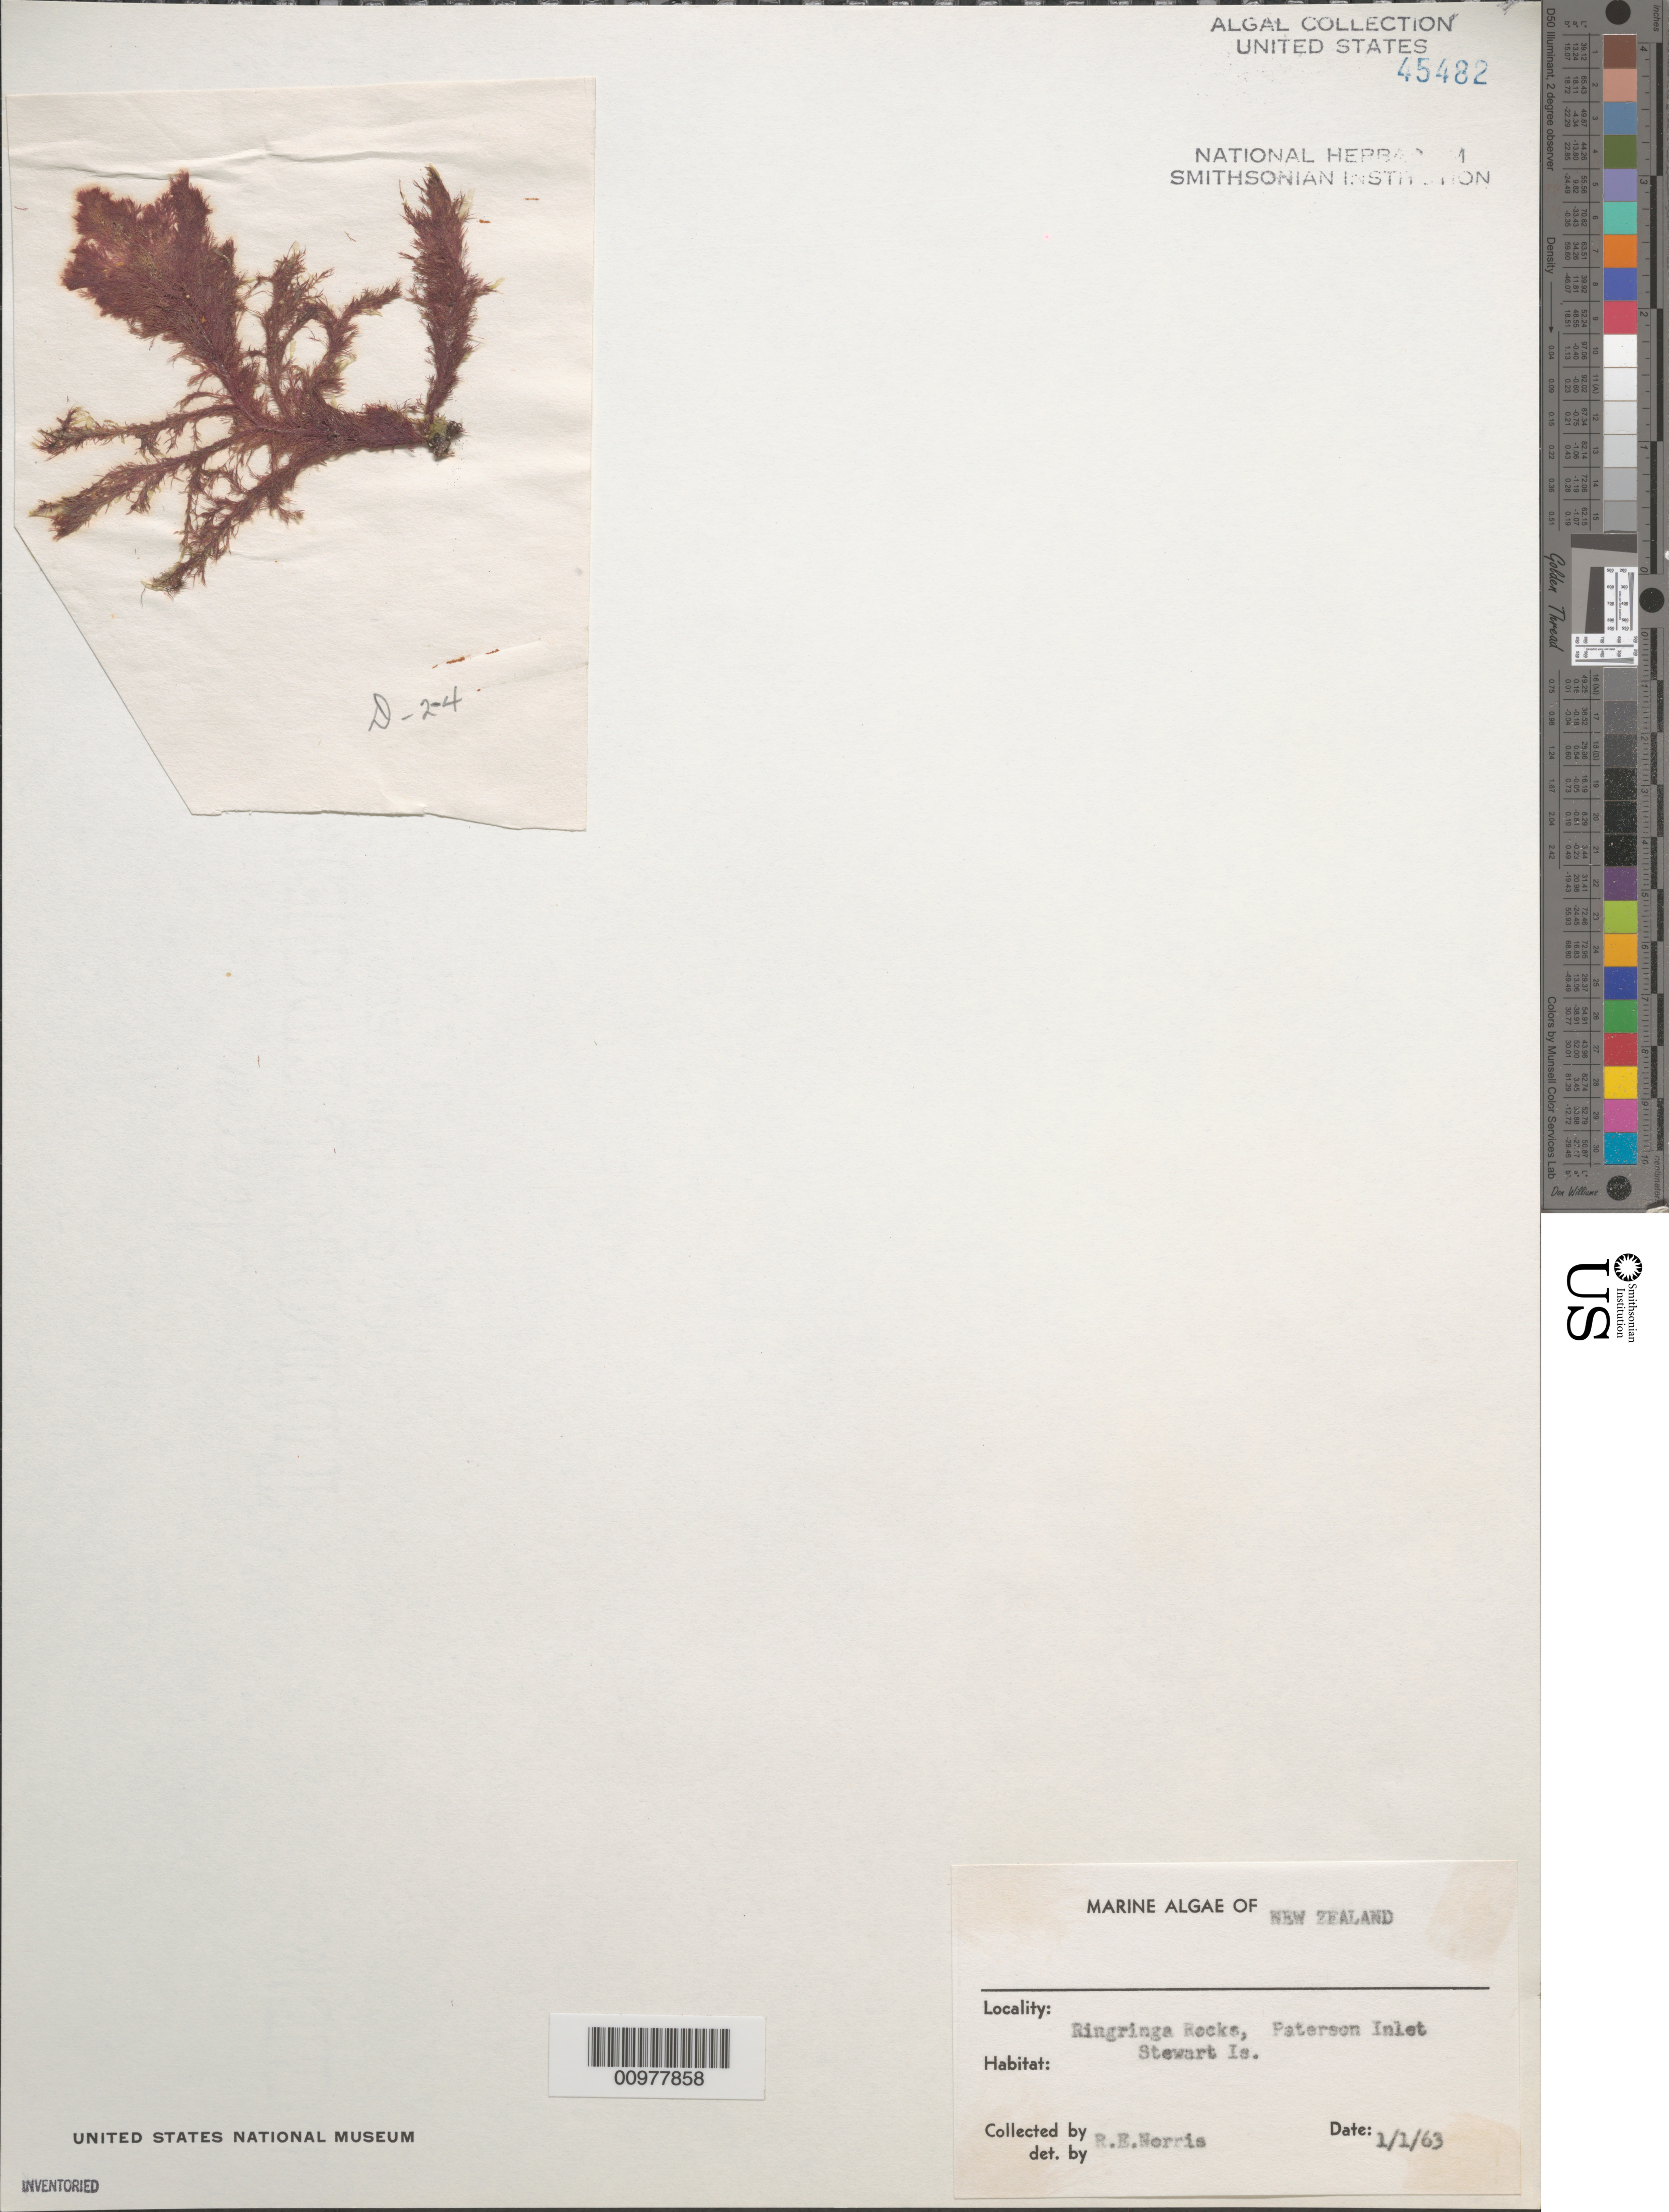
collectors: R. E. Norris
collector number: D2-4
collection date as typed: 01 Jan 1963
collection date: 1963-01-01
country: New Zealand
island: Stewart Island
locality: Ringaringa Rocks, Paterson Inlet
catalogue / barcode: US 45482